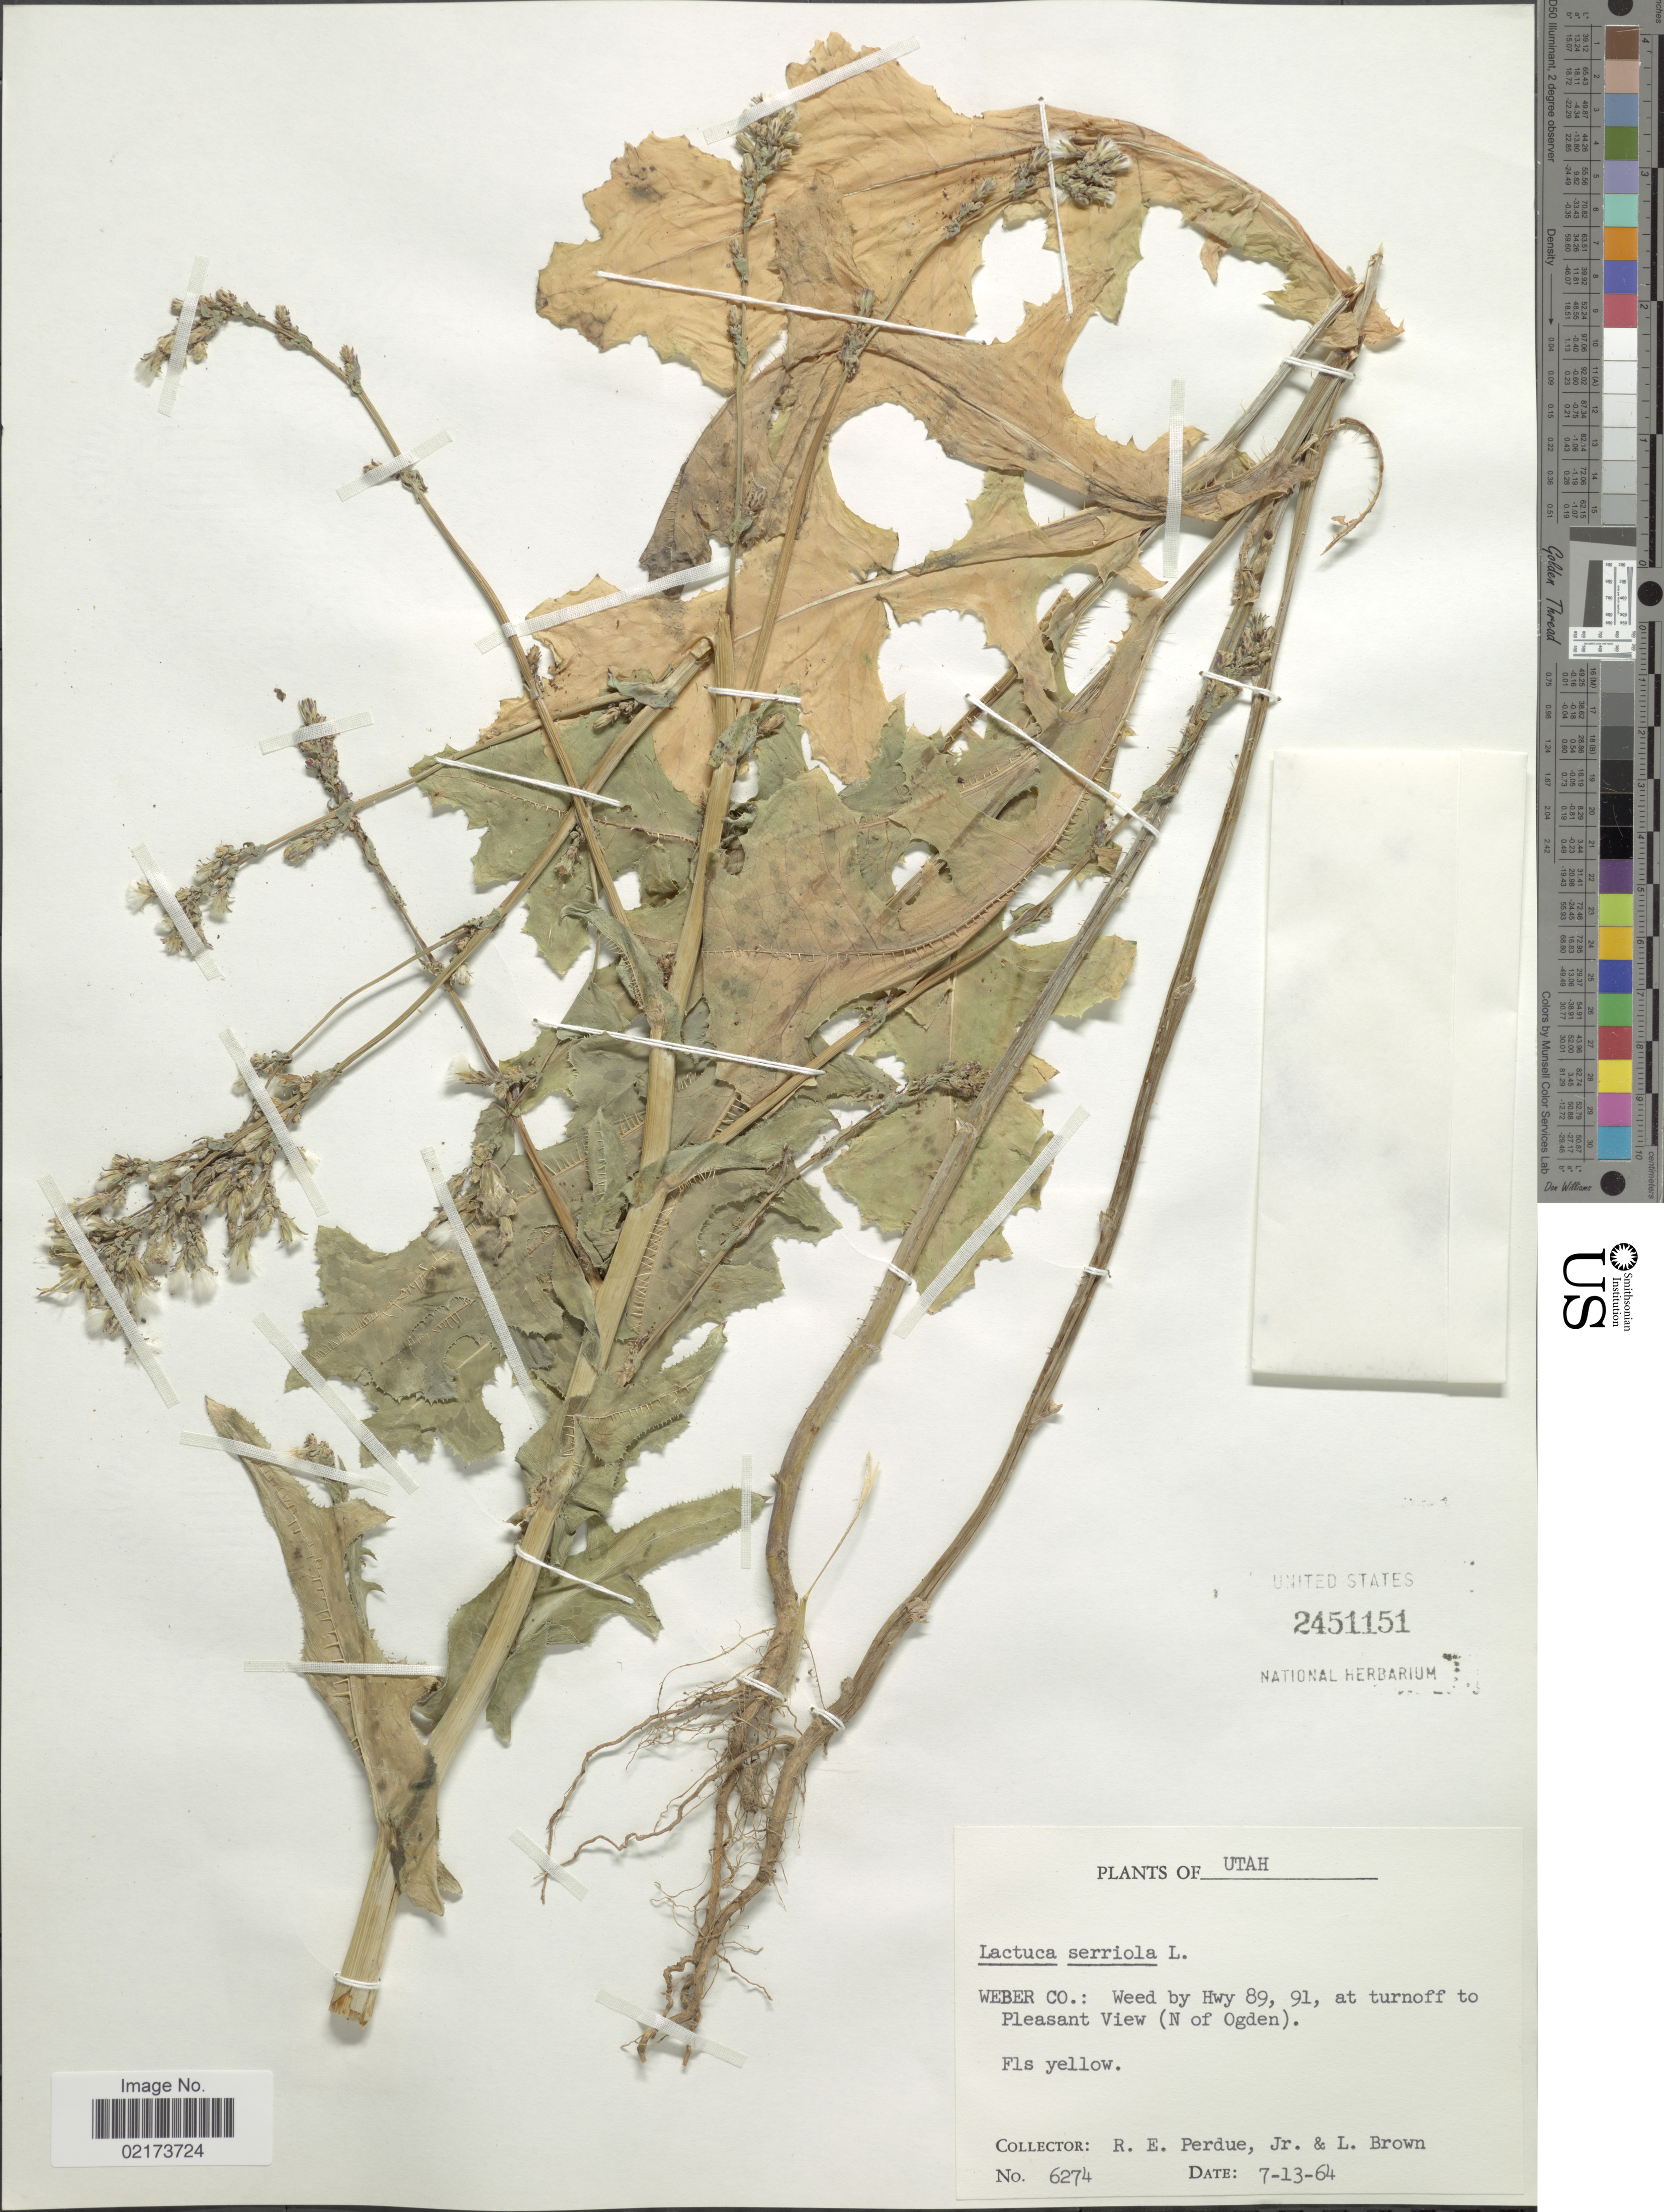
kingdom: Plantae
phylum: Tracheophyta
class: Magnoliopsida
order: Asterales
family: Asteraceae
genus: Lactuca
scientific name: Lactuca serriola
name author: L.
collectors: R. E. Perdue & L. Brown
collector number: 6274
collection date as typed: Transcribed d/m/y: 13/7/64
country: United States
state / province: Utah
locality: Weber Co., Weed by Hwy 89, 91, at turnoff to Pleasant View (N of Ogden)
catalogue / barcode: US 2451151